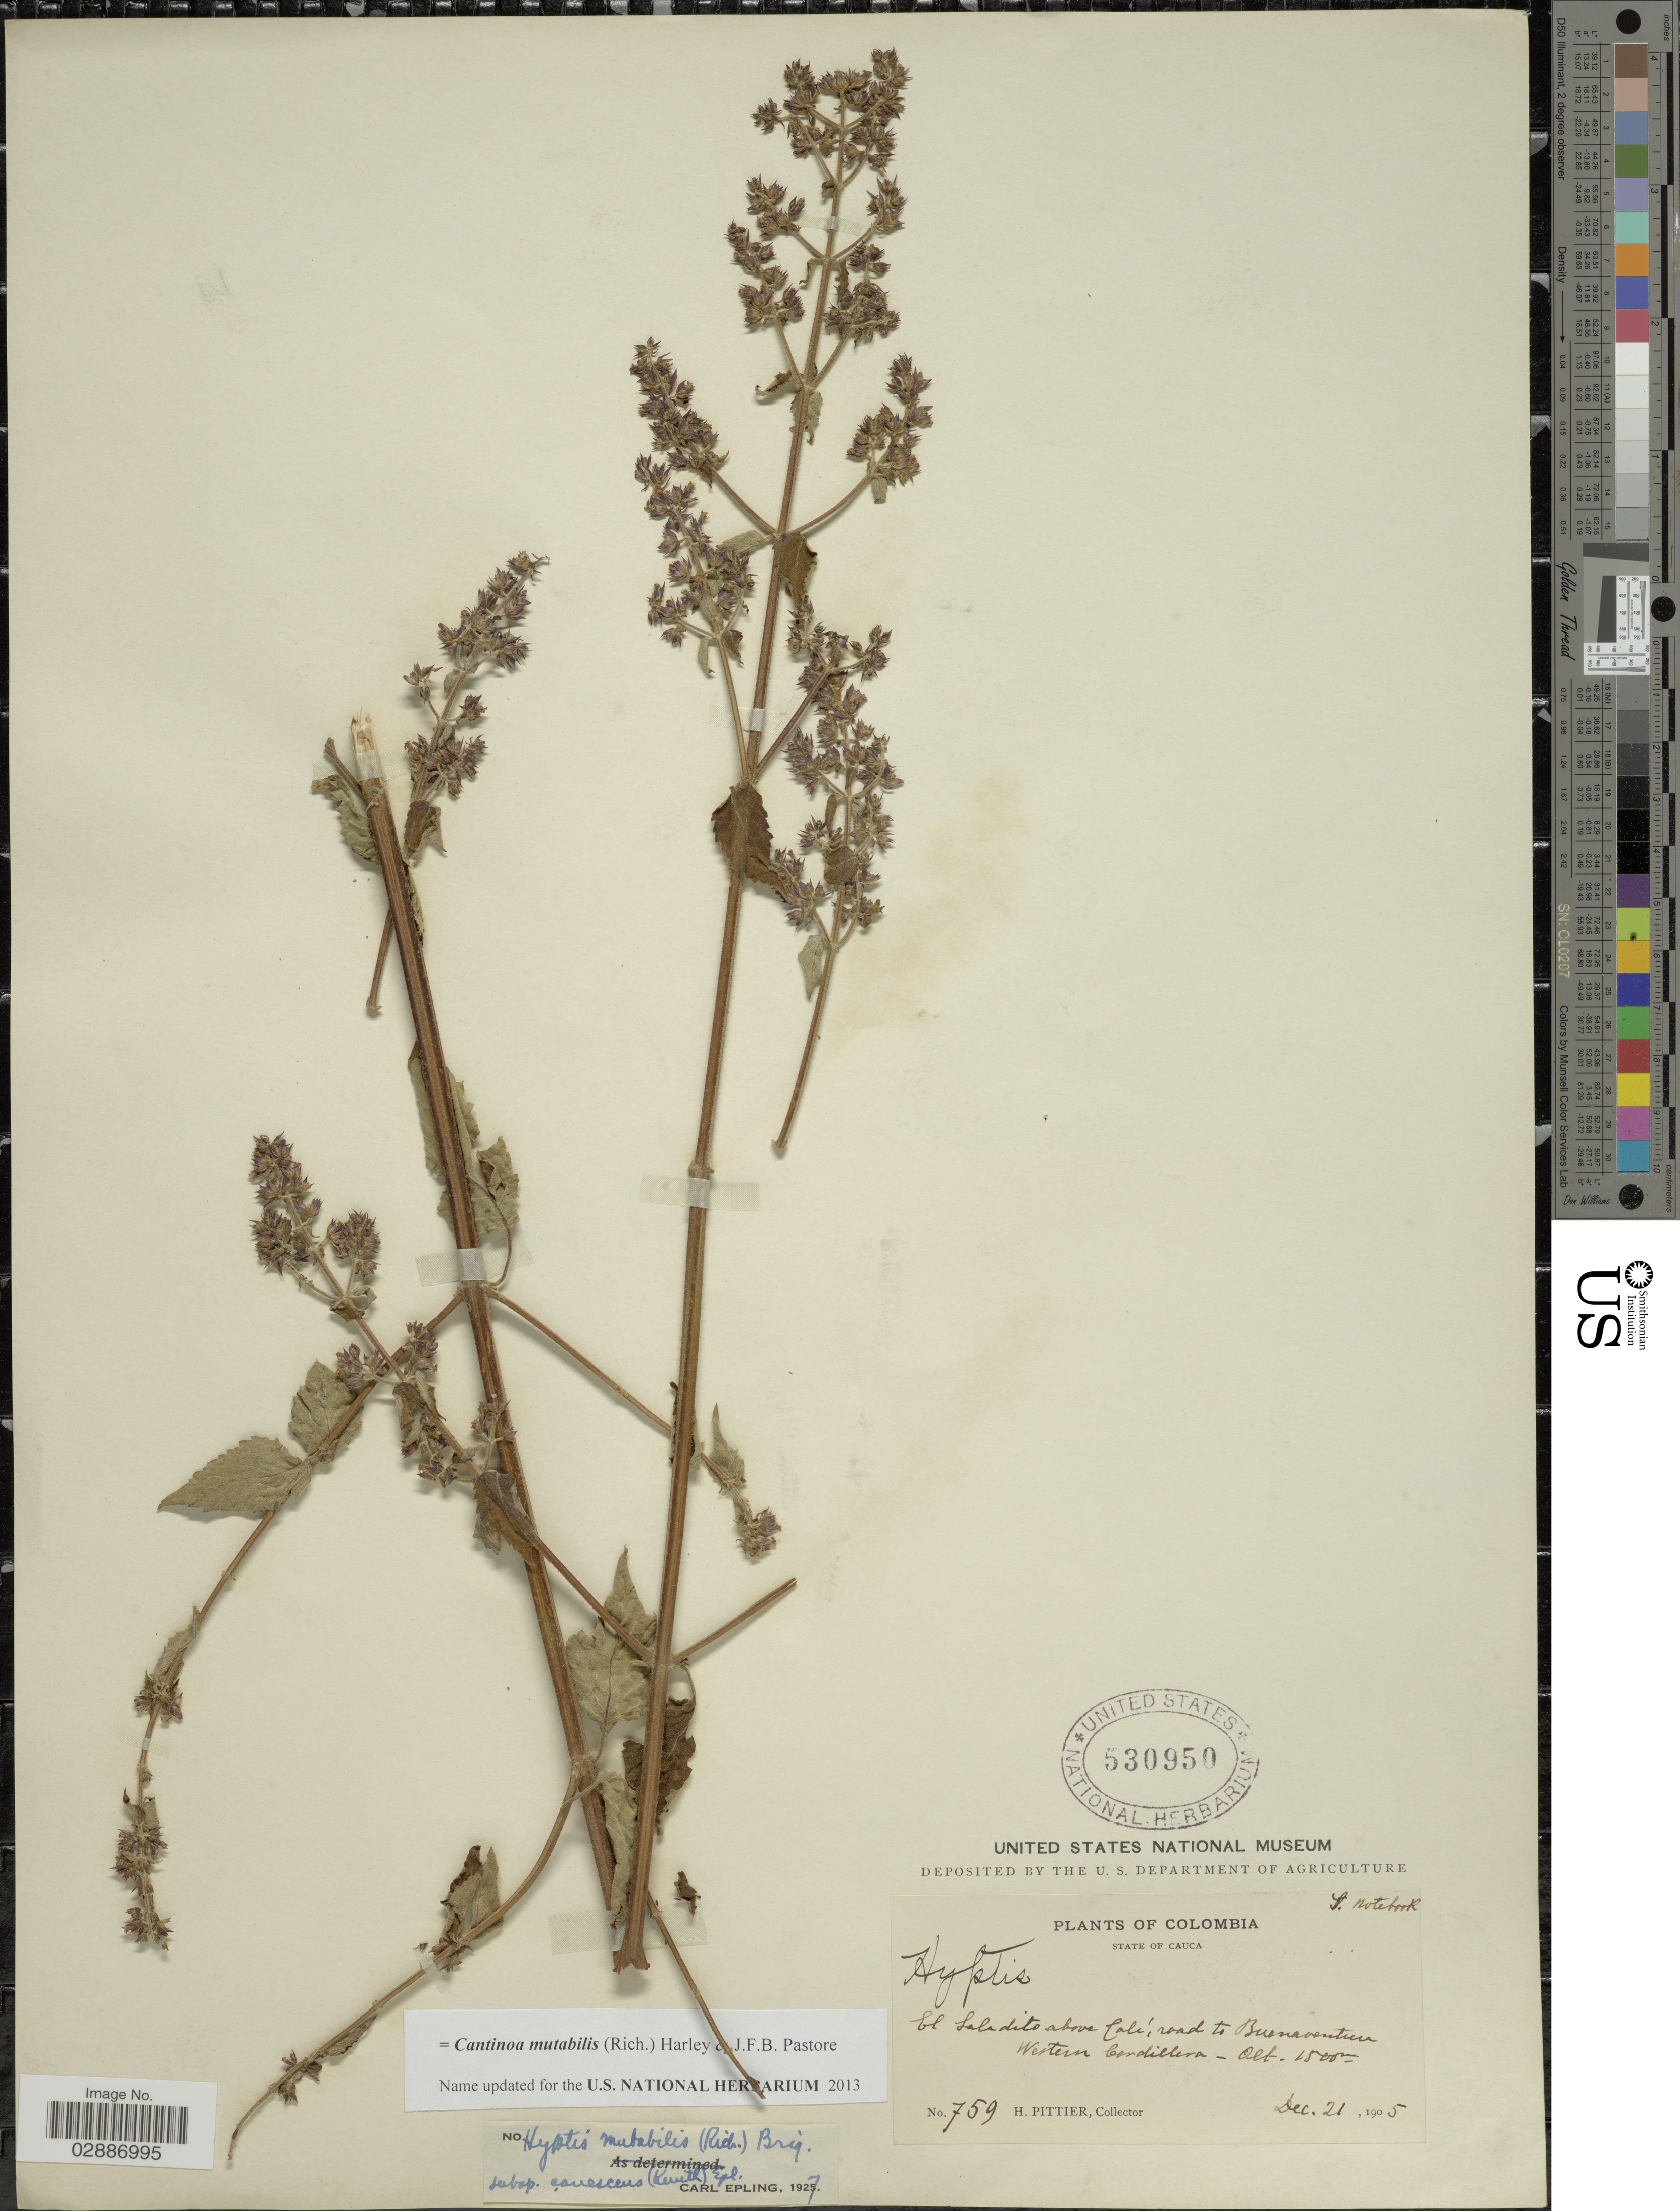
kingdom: Plantae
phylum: Tracheophyta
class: Magnoliopsida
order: Lamiales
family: Lamiaceae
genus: Cantinoa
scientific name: Cantinoa mutabilis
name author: (Epling) Harley & J.F.B. Pastore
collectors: H. F. Pittier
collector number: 759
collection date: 1905-12-21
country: Colombia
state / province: Cauca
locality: El Saladito above Calí, road to Buenaventura. Western Cordillera.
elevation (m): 1500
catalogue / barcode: US 530950